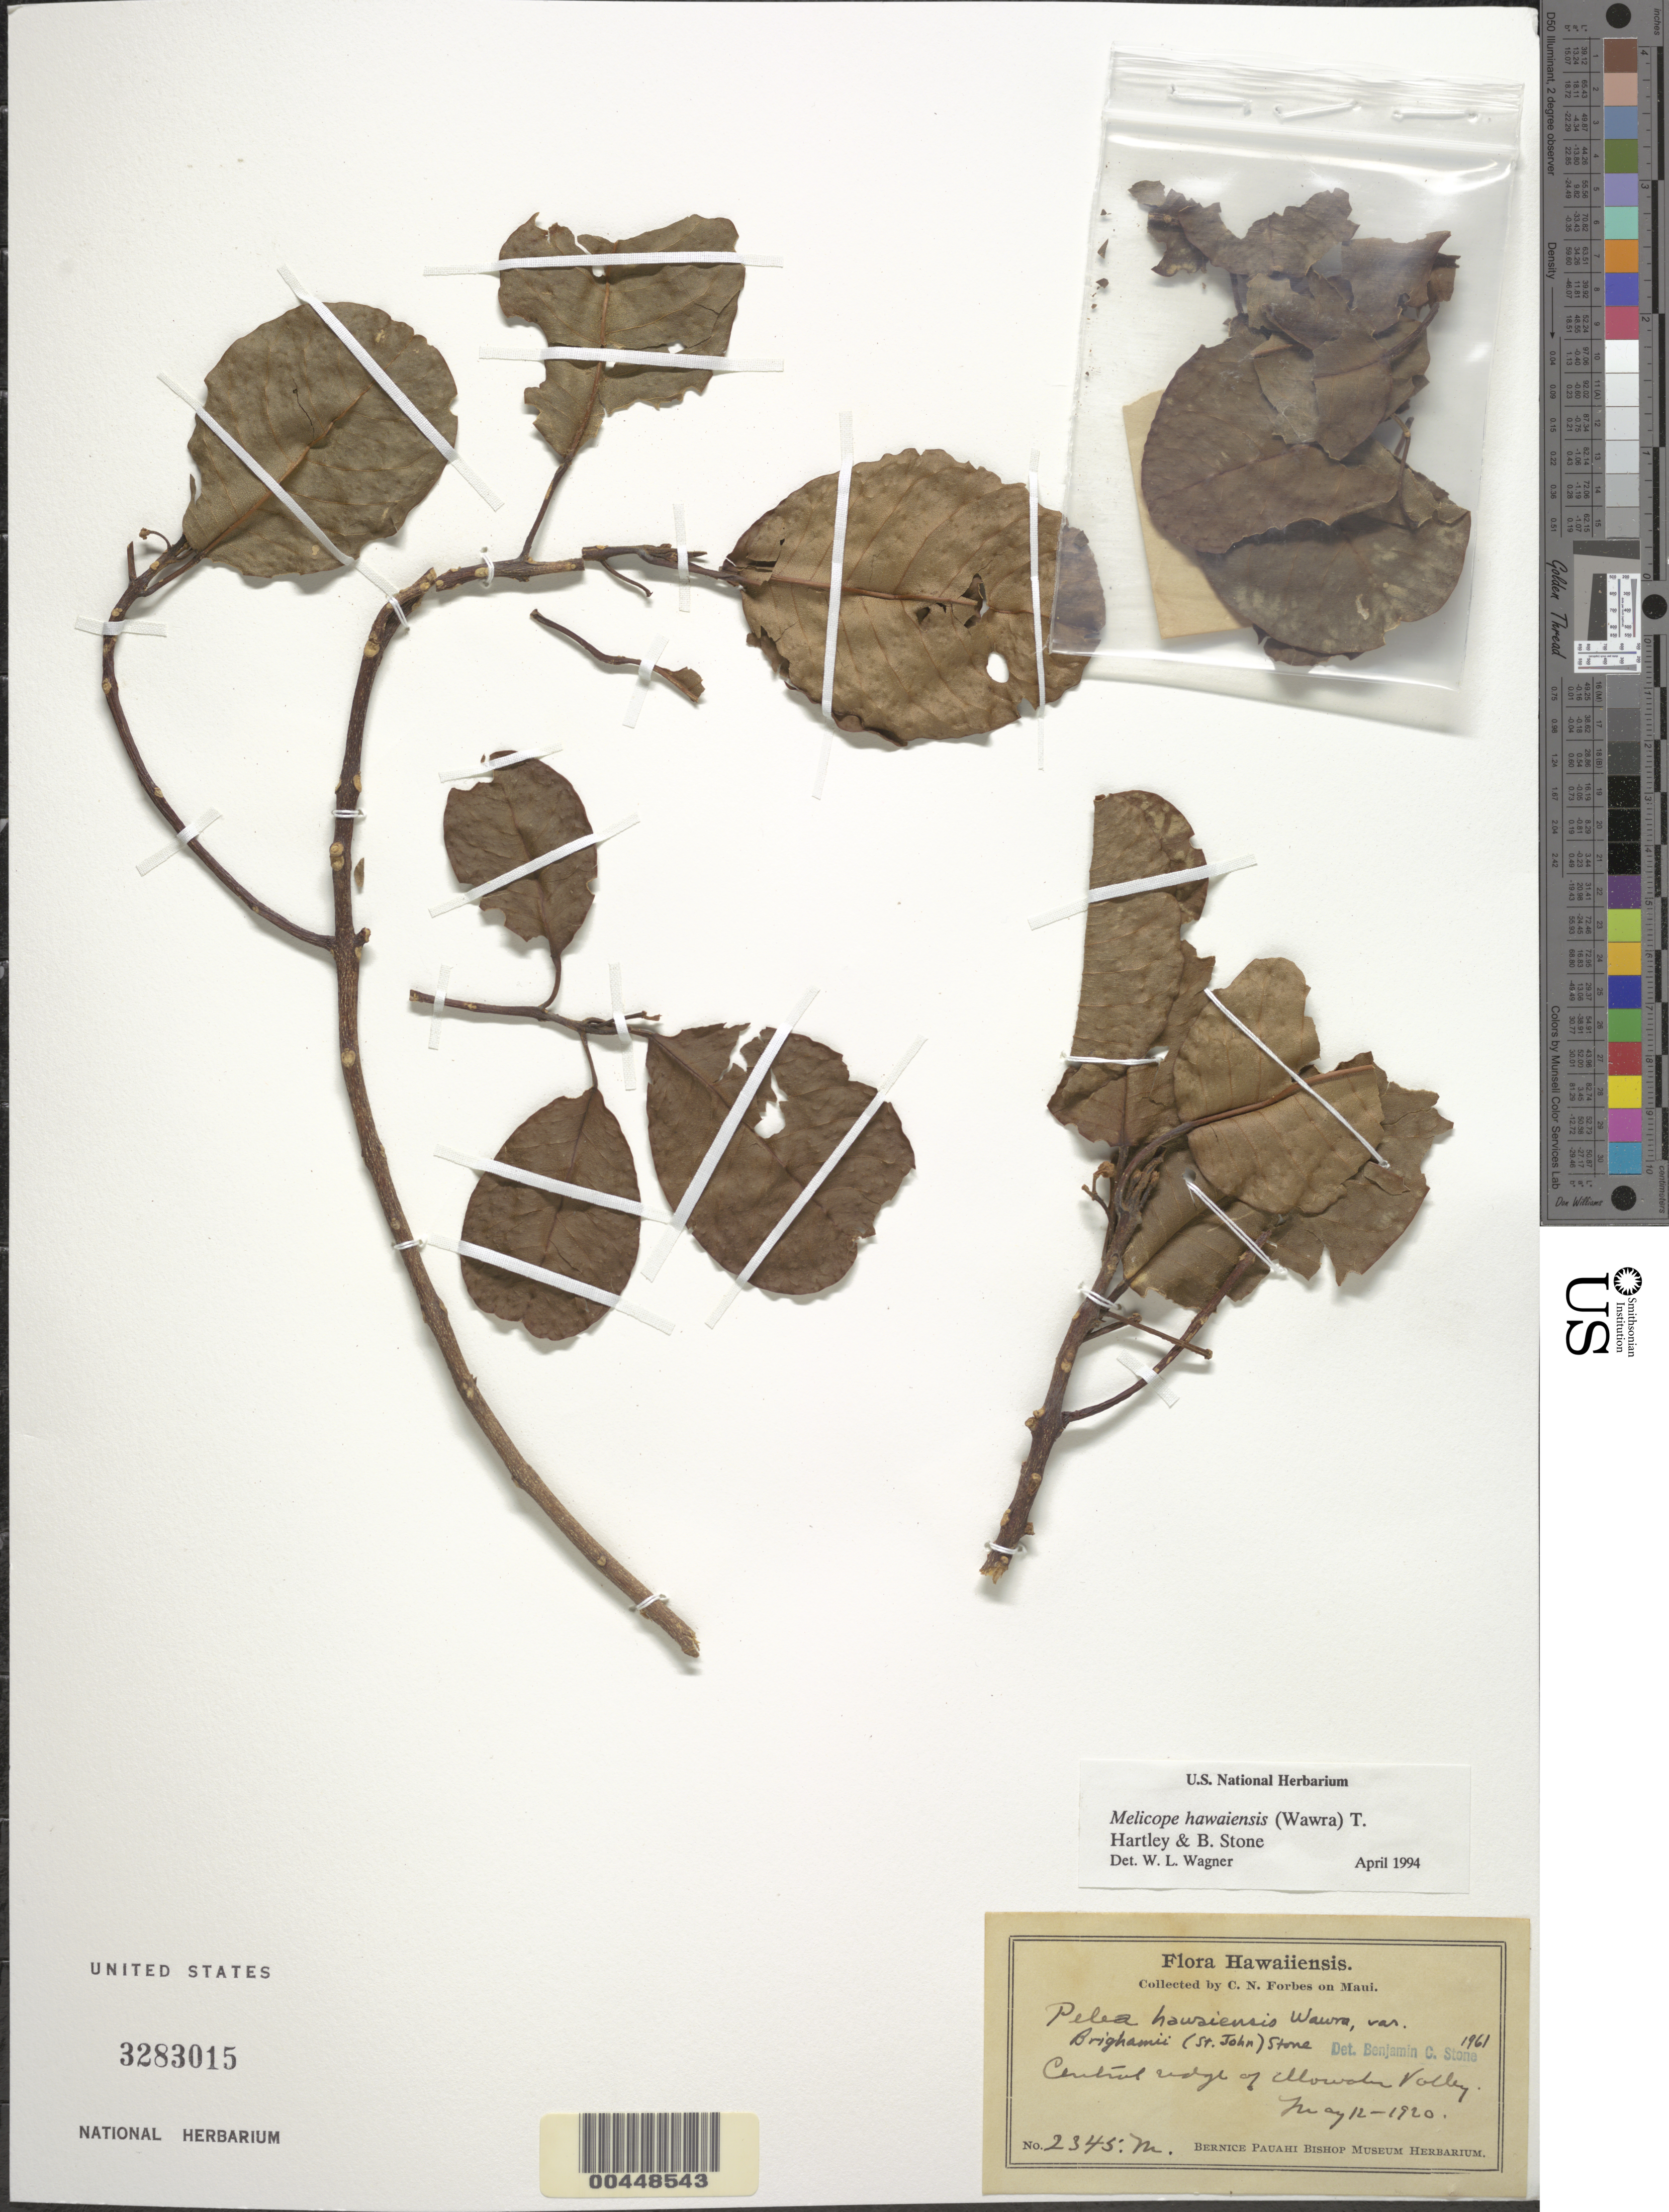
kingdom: Plantae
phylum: Tracheophyta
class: Magnoliopsida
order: Sapindales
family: Rutaceae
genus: Melicope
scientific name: Melicope hawaiensis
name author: (Wawra) T.G. Hartley & B.C. Stone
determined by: Wagner, W. L., (BOT), Smithsonian Institution - National Museum of Natural History (UNITED STATES)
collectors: C. N. Forbes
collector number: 2345.M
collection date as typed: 12 May 1920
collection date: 1920-05-12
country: United States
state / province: Hawaii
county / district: Maui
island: Maui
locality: Central ridge of Olowalu Valley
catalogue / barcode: US 3283015